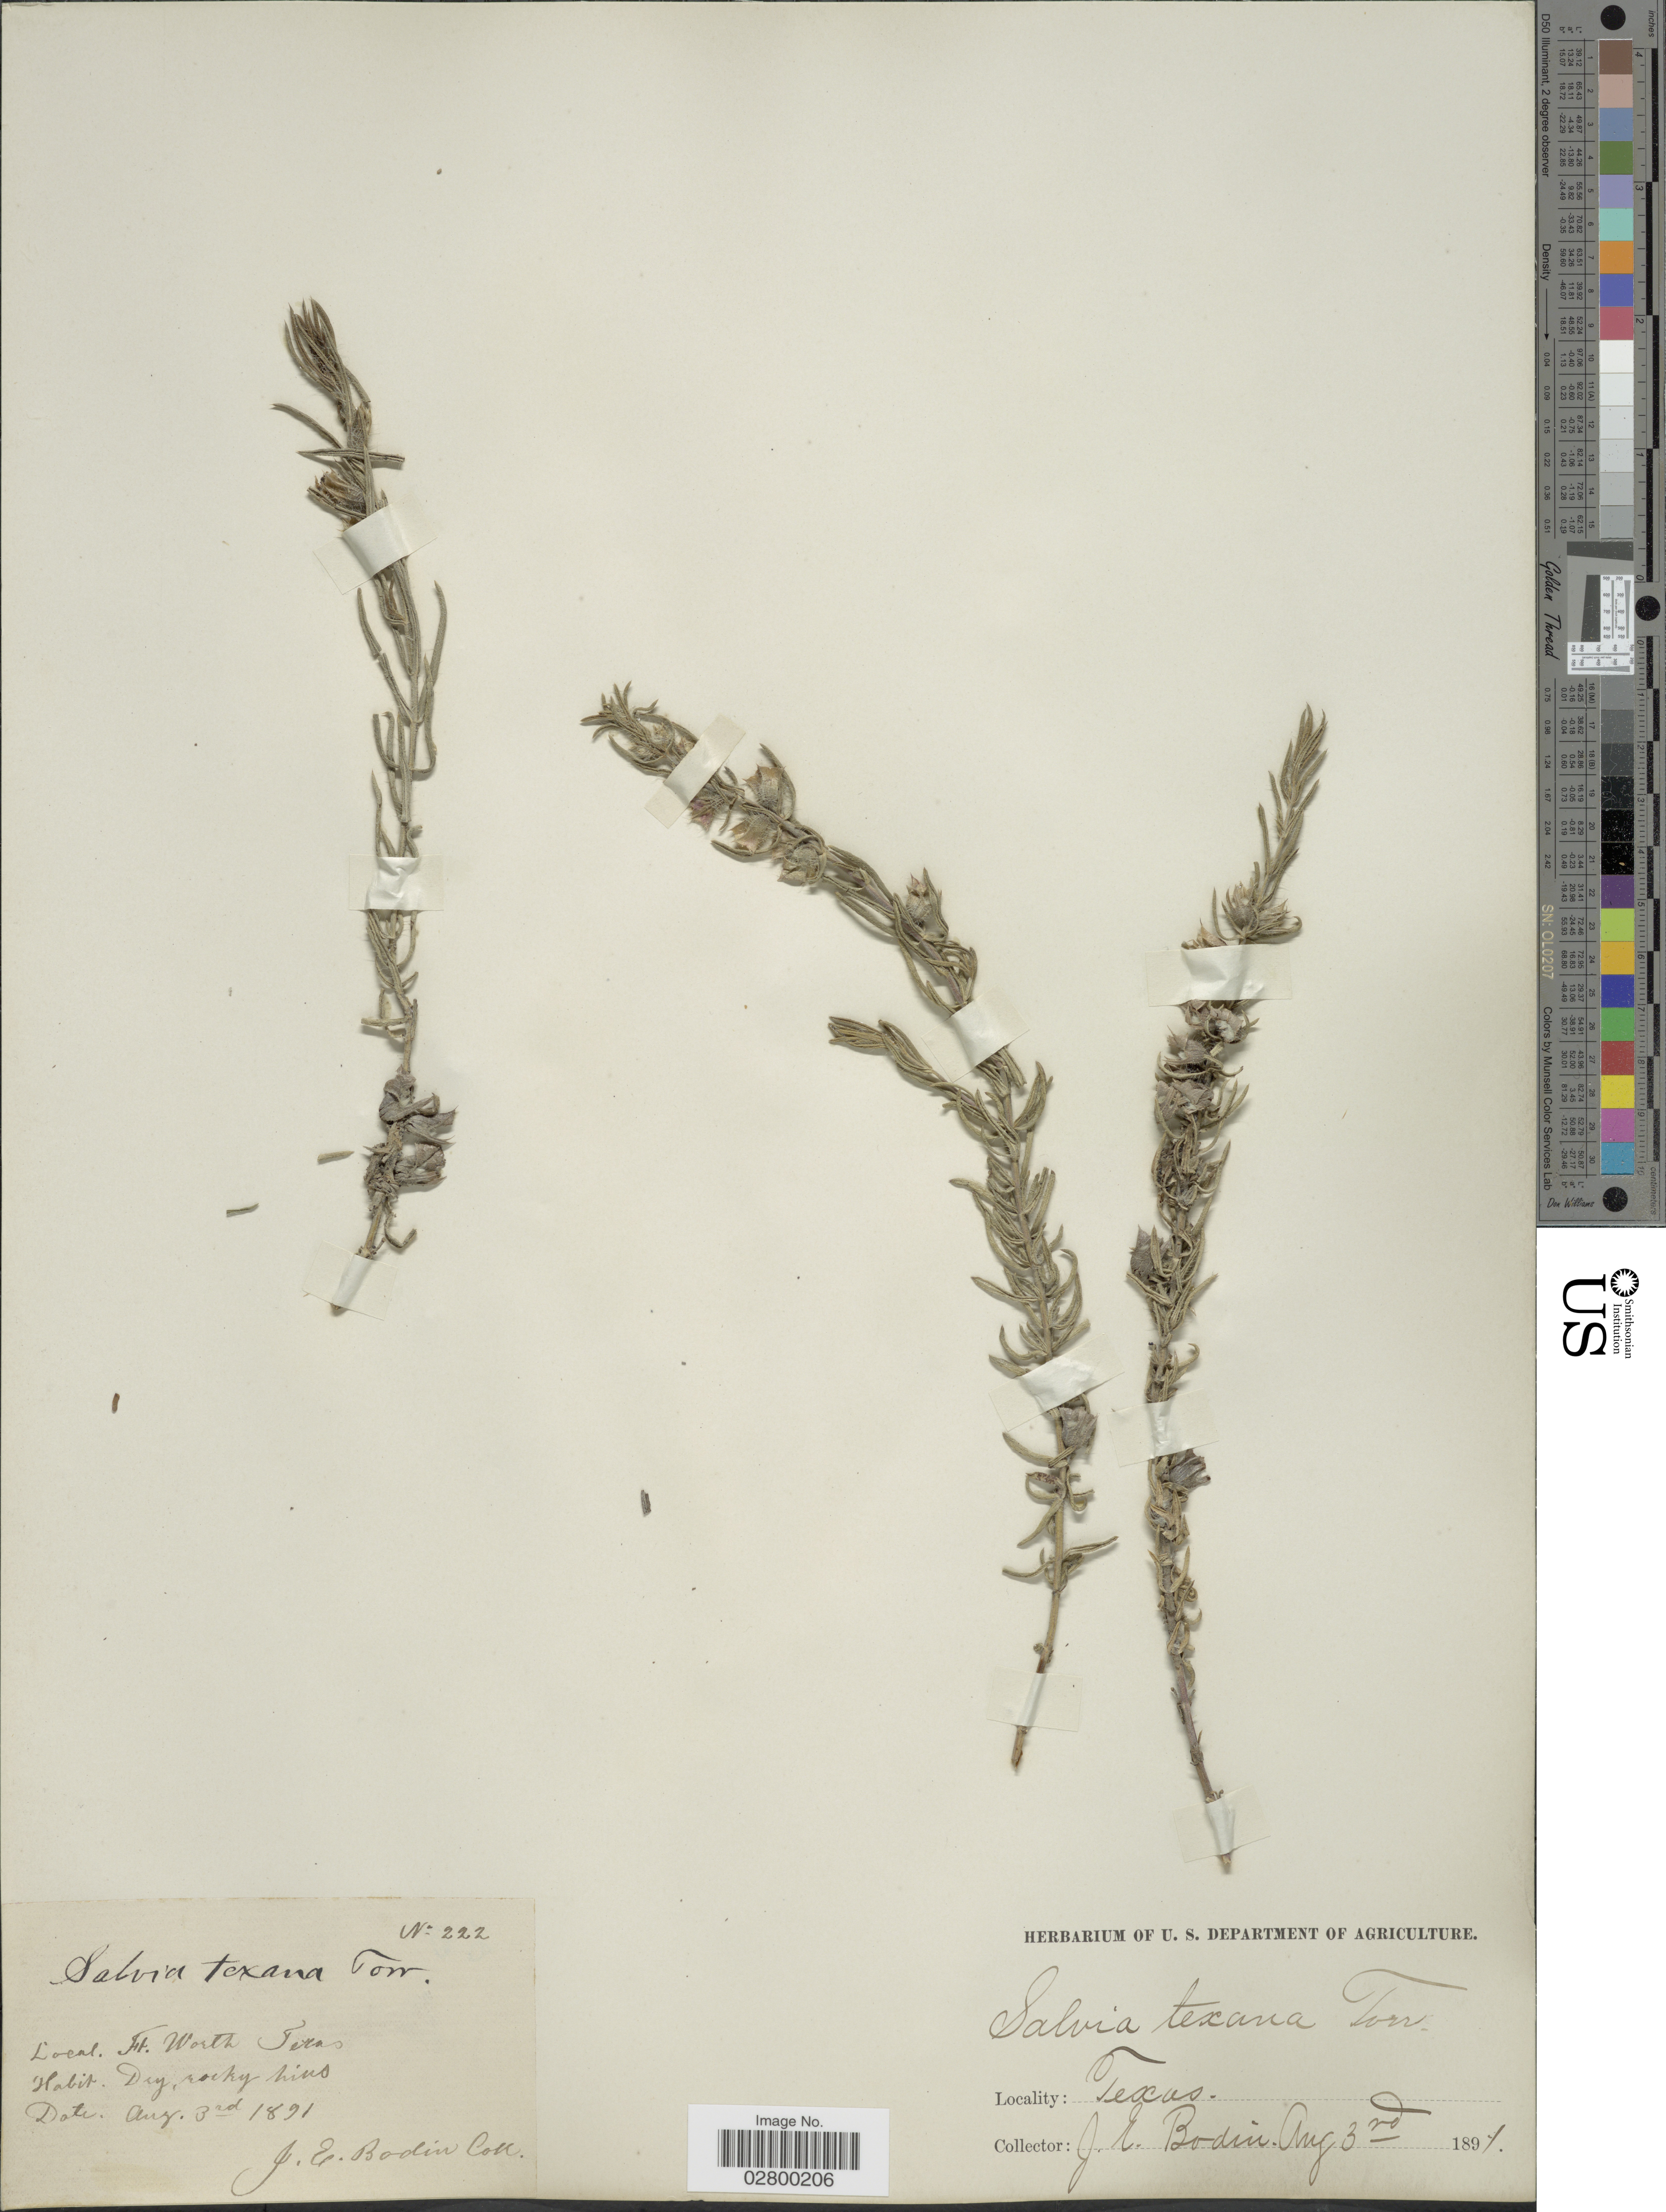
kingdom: Plantae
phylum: Tracheophyta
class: Magnoliopsida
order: Lamiales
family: Lamiaceae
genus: Salvia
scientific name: Salvia texana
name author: (Scheele) Torr.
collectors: J. E. Bodin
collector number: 222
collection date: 1891-08-03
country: United States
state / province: Texas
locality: Ft. Worth.